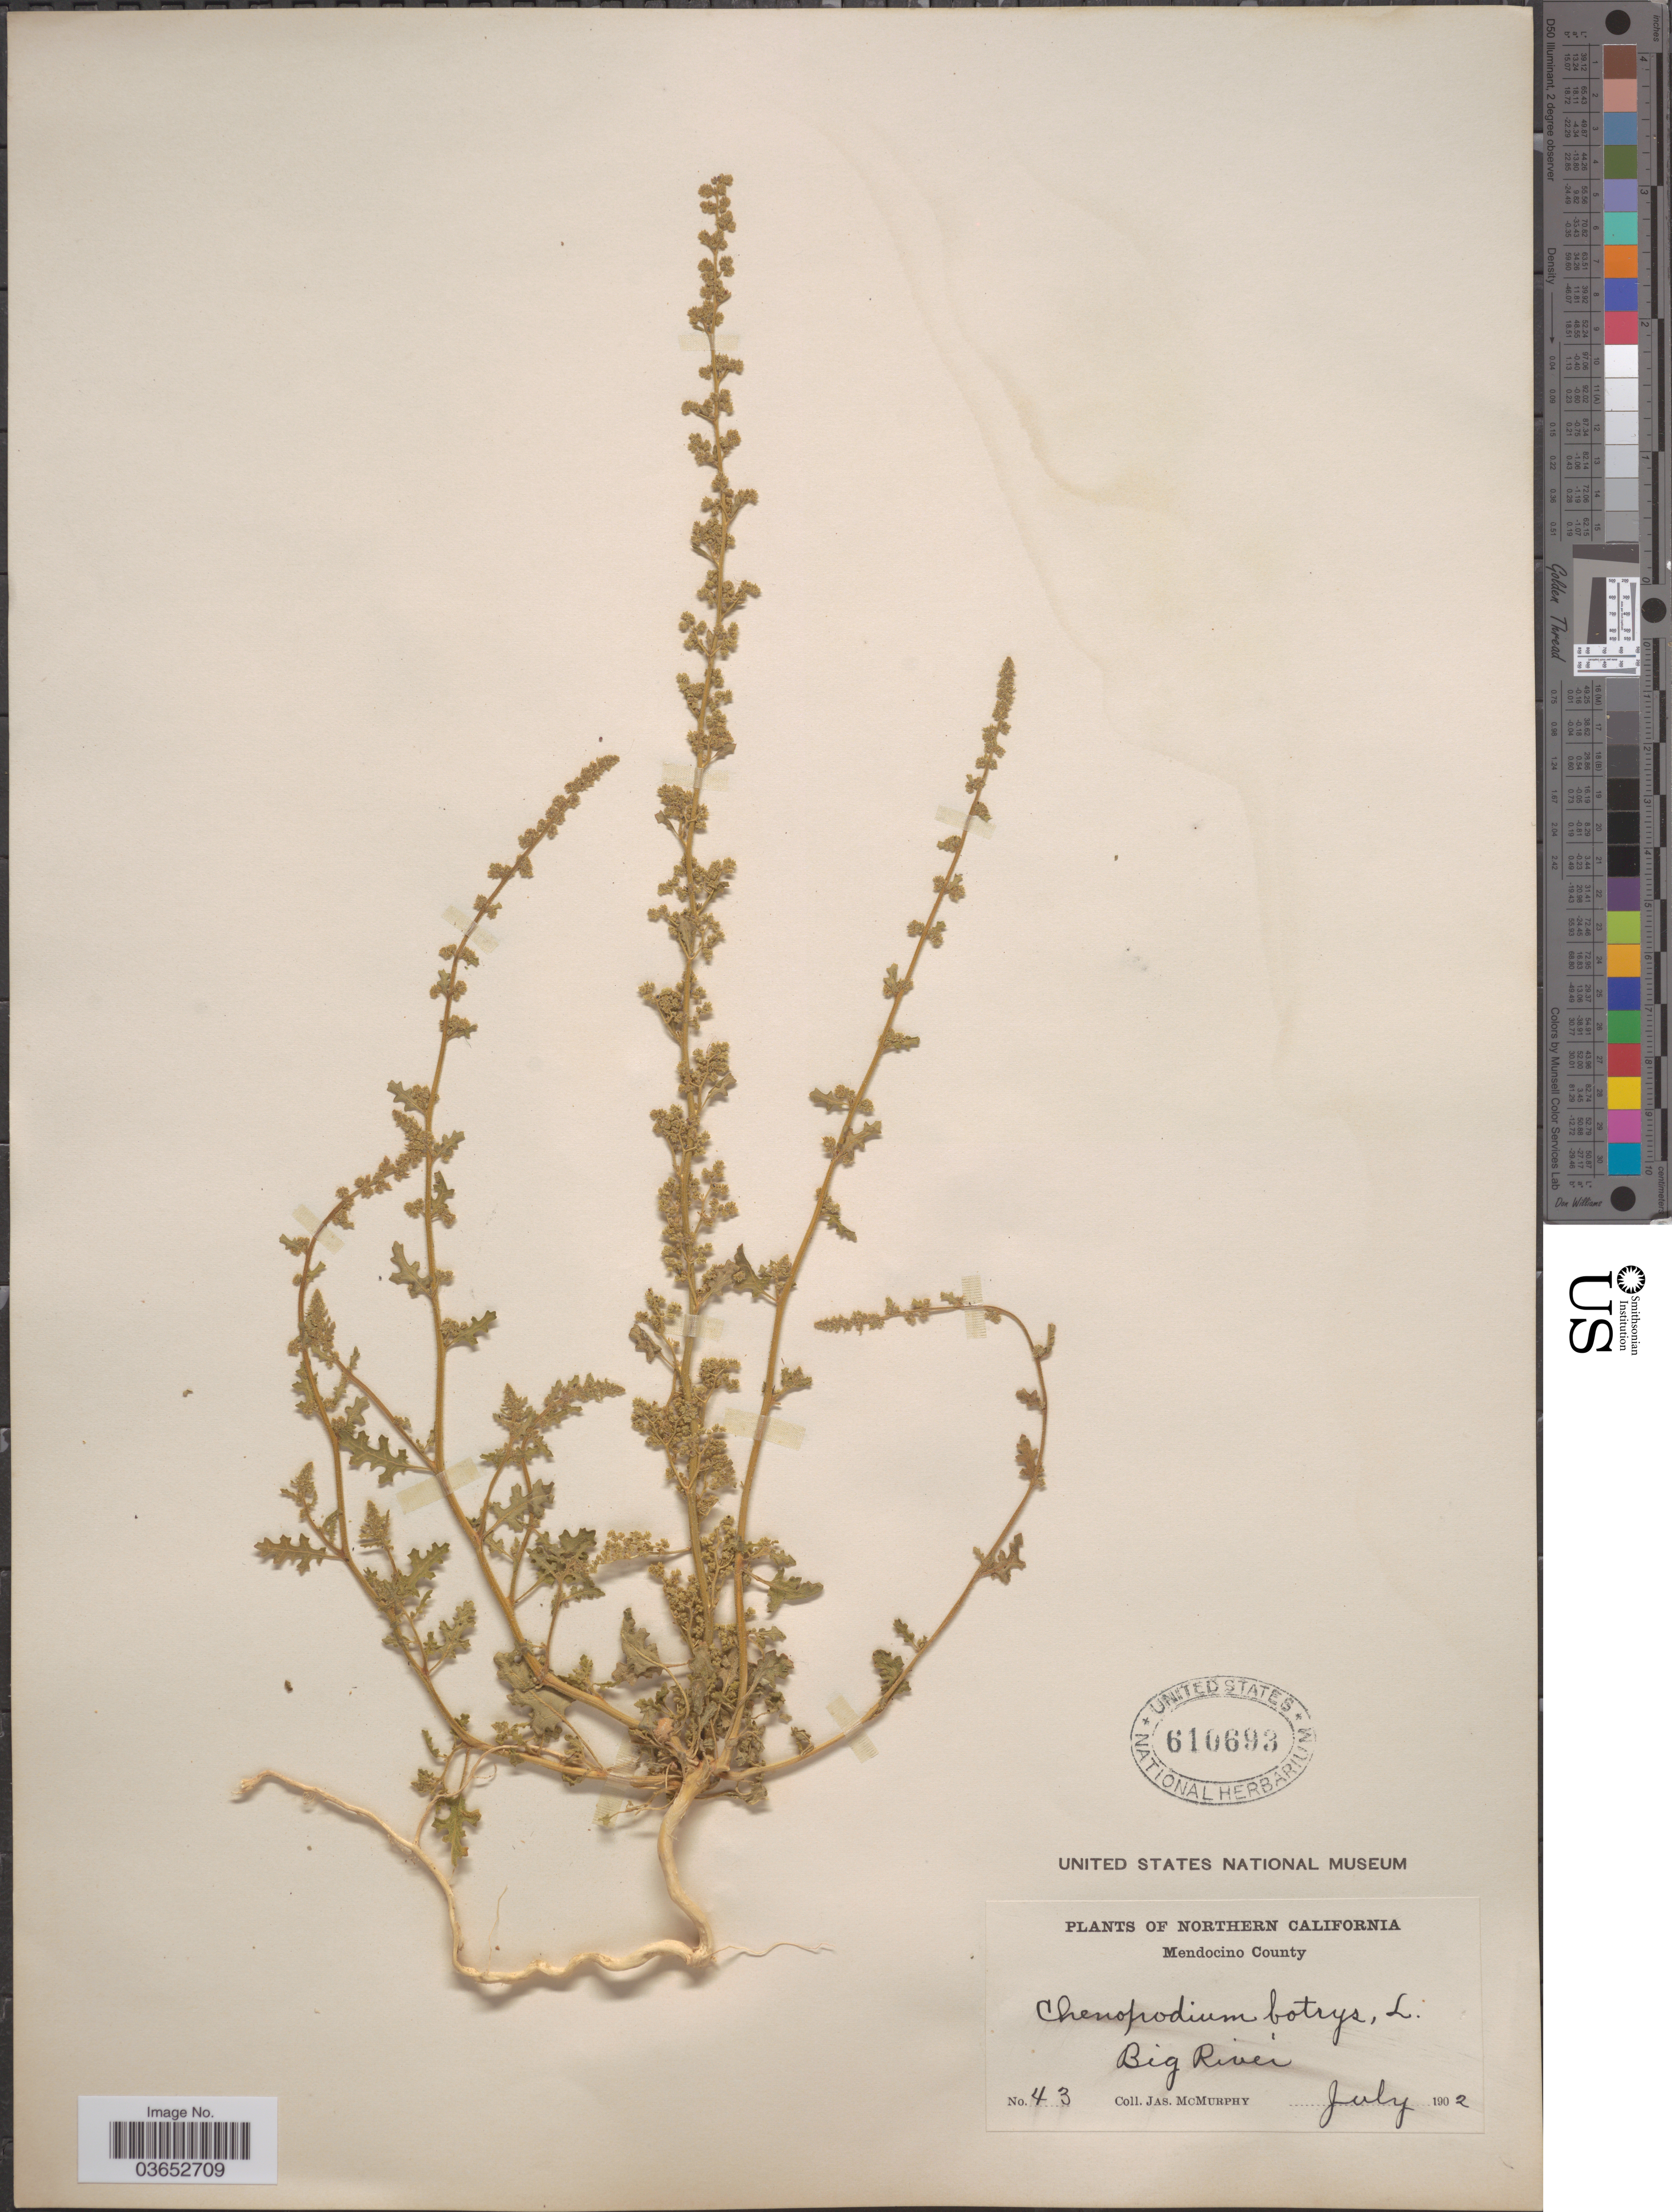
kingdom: Plantae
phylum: Tracheophyta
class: Magnoliopsida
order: Caryophyllales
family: Amaranthaceae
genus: Chenopodium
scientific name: Chenopodium botrys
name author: L.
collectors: J. McMurphy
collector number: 43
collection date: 1902-07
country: United States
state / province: California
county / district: Mendocino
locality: Northern California. Mendocino County. Big River.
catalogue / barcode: US 610693